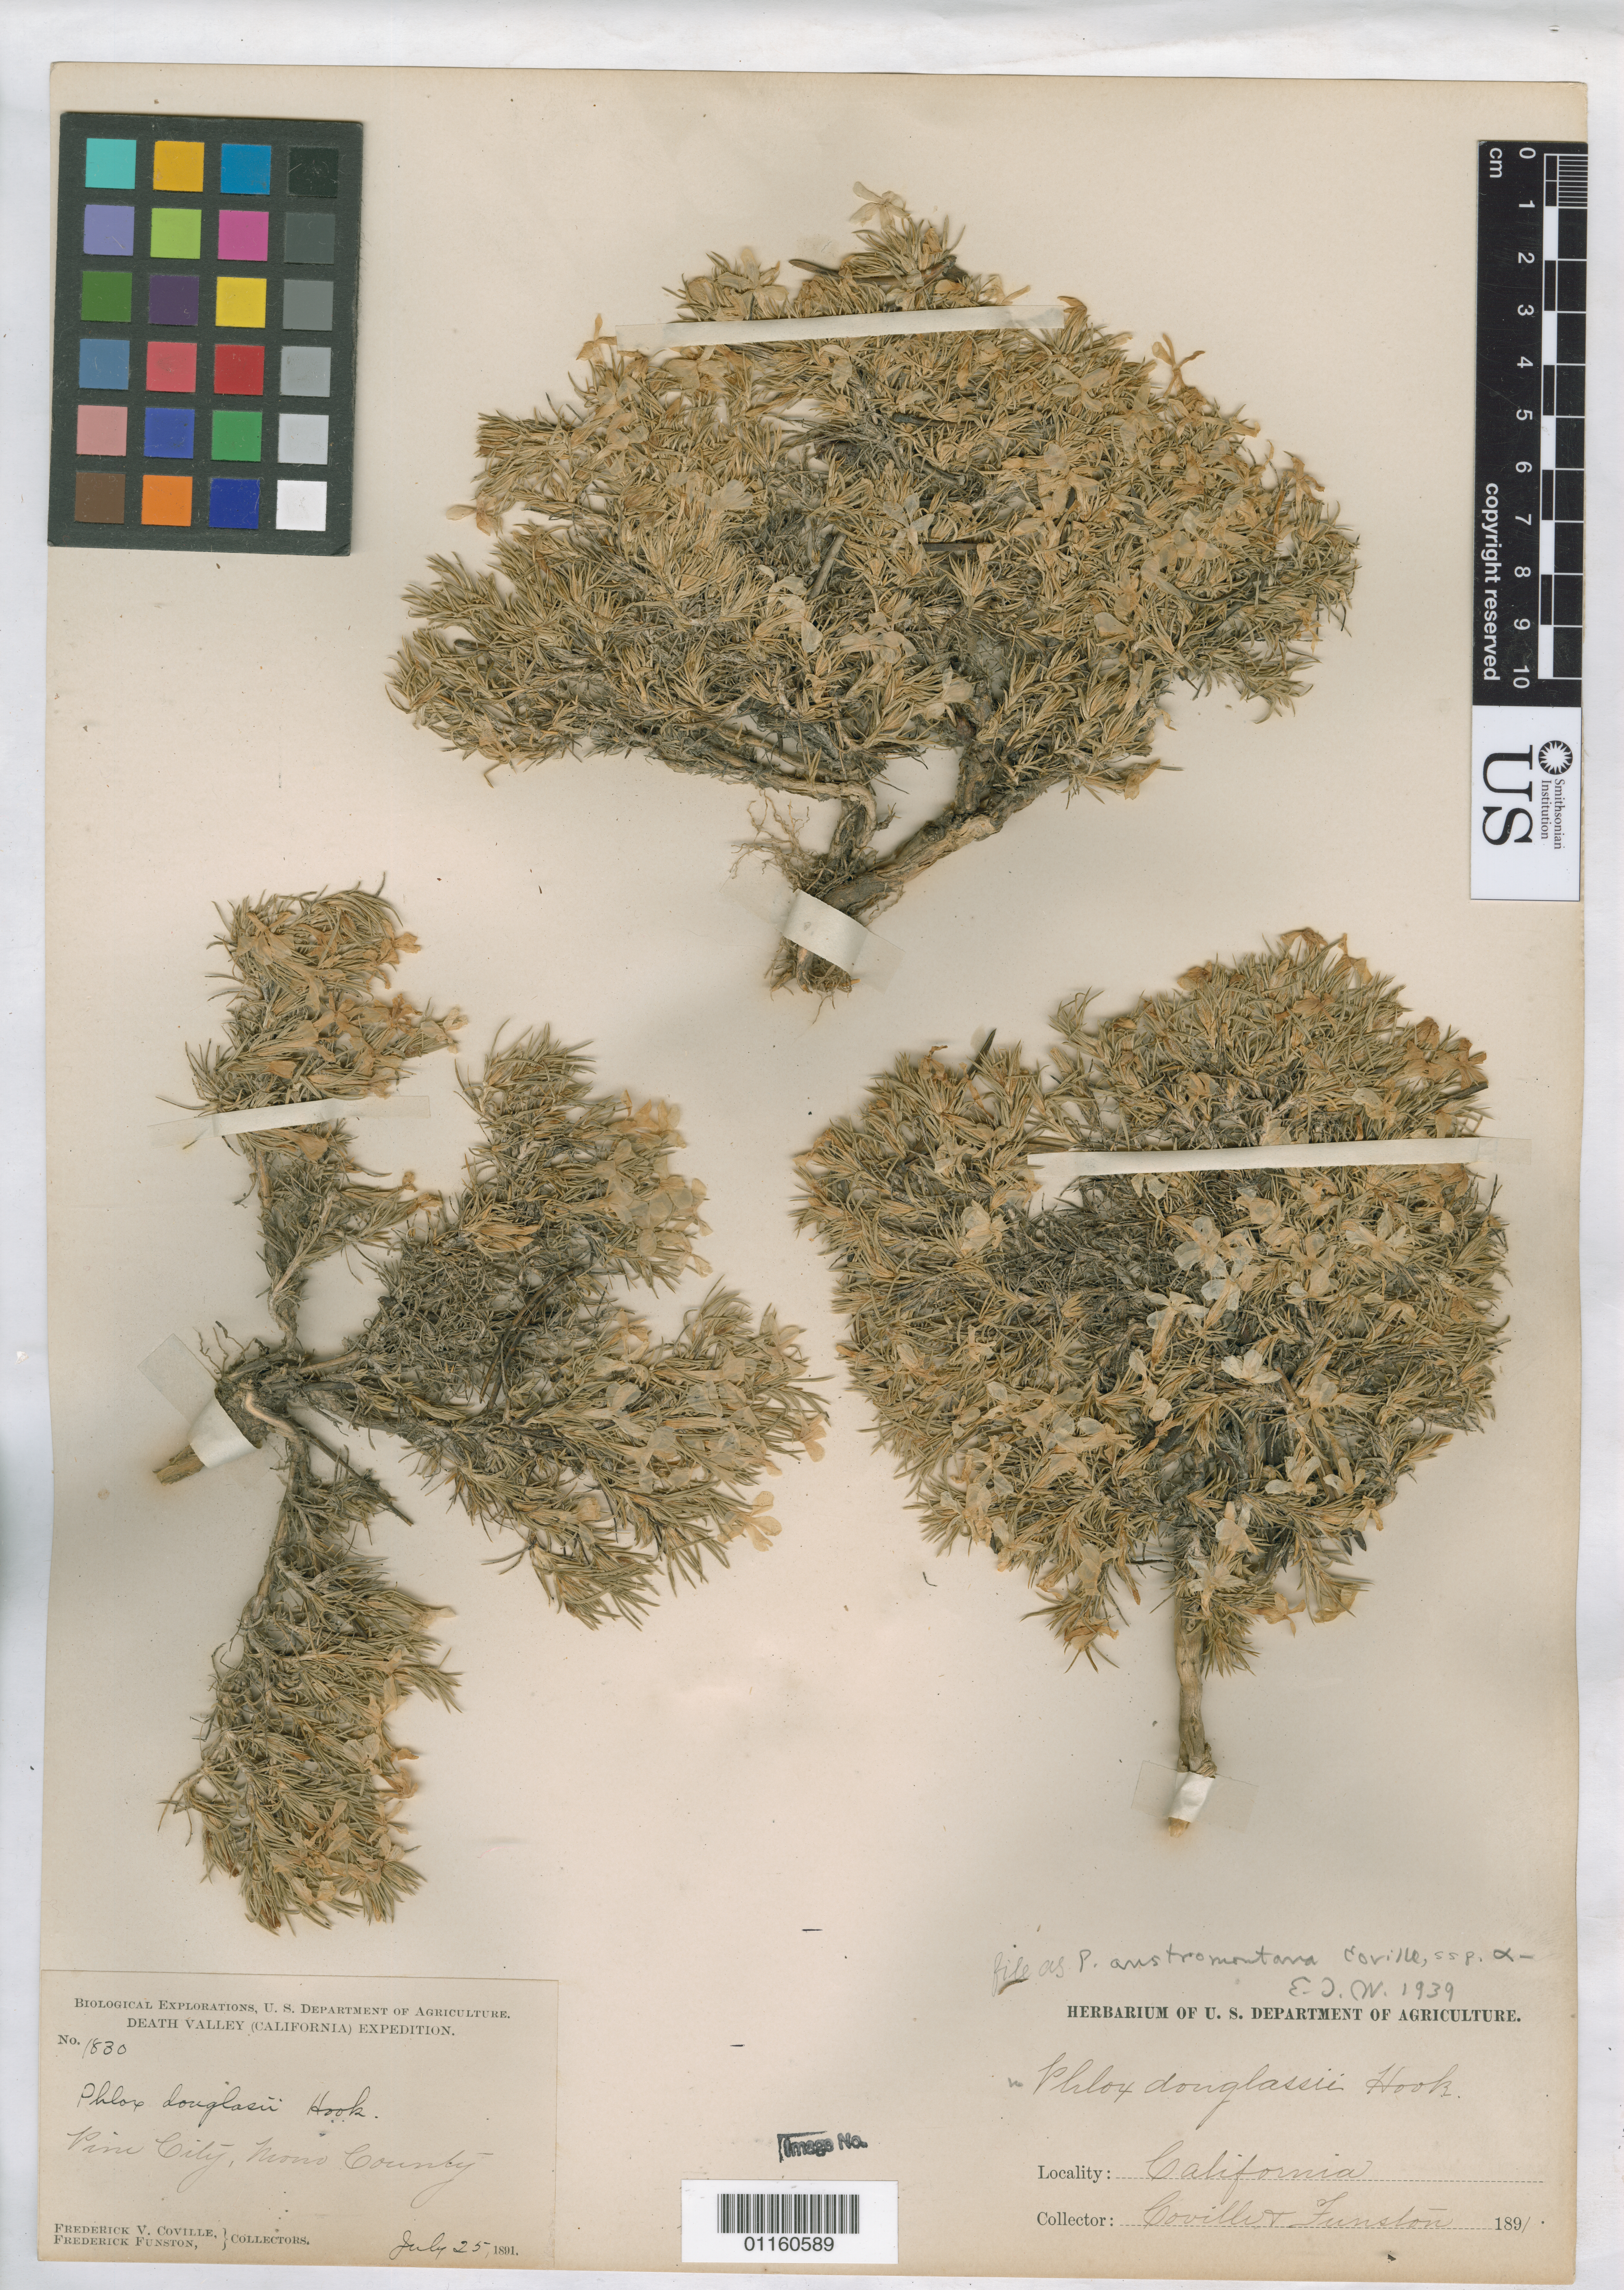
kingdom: Plantae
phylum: Tracheophyta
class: Magnoliopsida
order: Ericales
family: Polemoniaceae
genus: Phlox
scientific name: Phlox diffusa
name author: Benth.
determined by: Mayfield, M. H.; Ferguson, C. J.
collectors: F. V. Coville & F. Funston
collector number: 1830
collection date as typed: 25 Jul 1891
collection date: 1891-07-25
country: United States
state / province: California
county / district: Mono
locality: Pine City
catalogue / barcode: US 103106